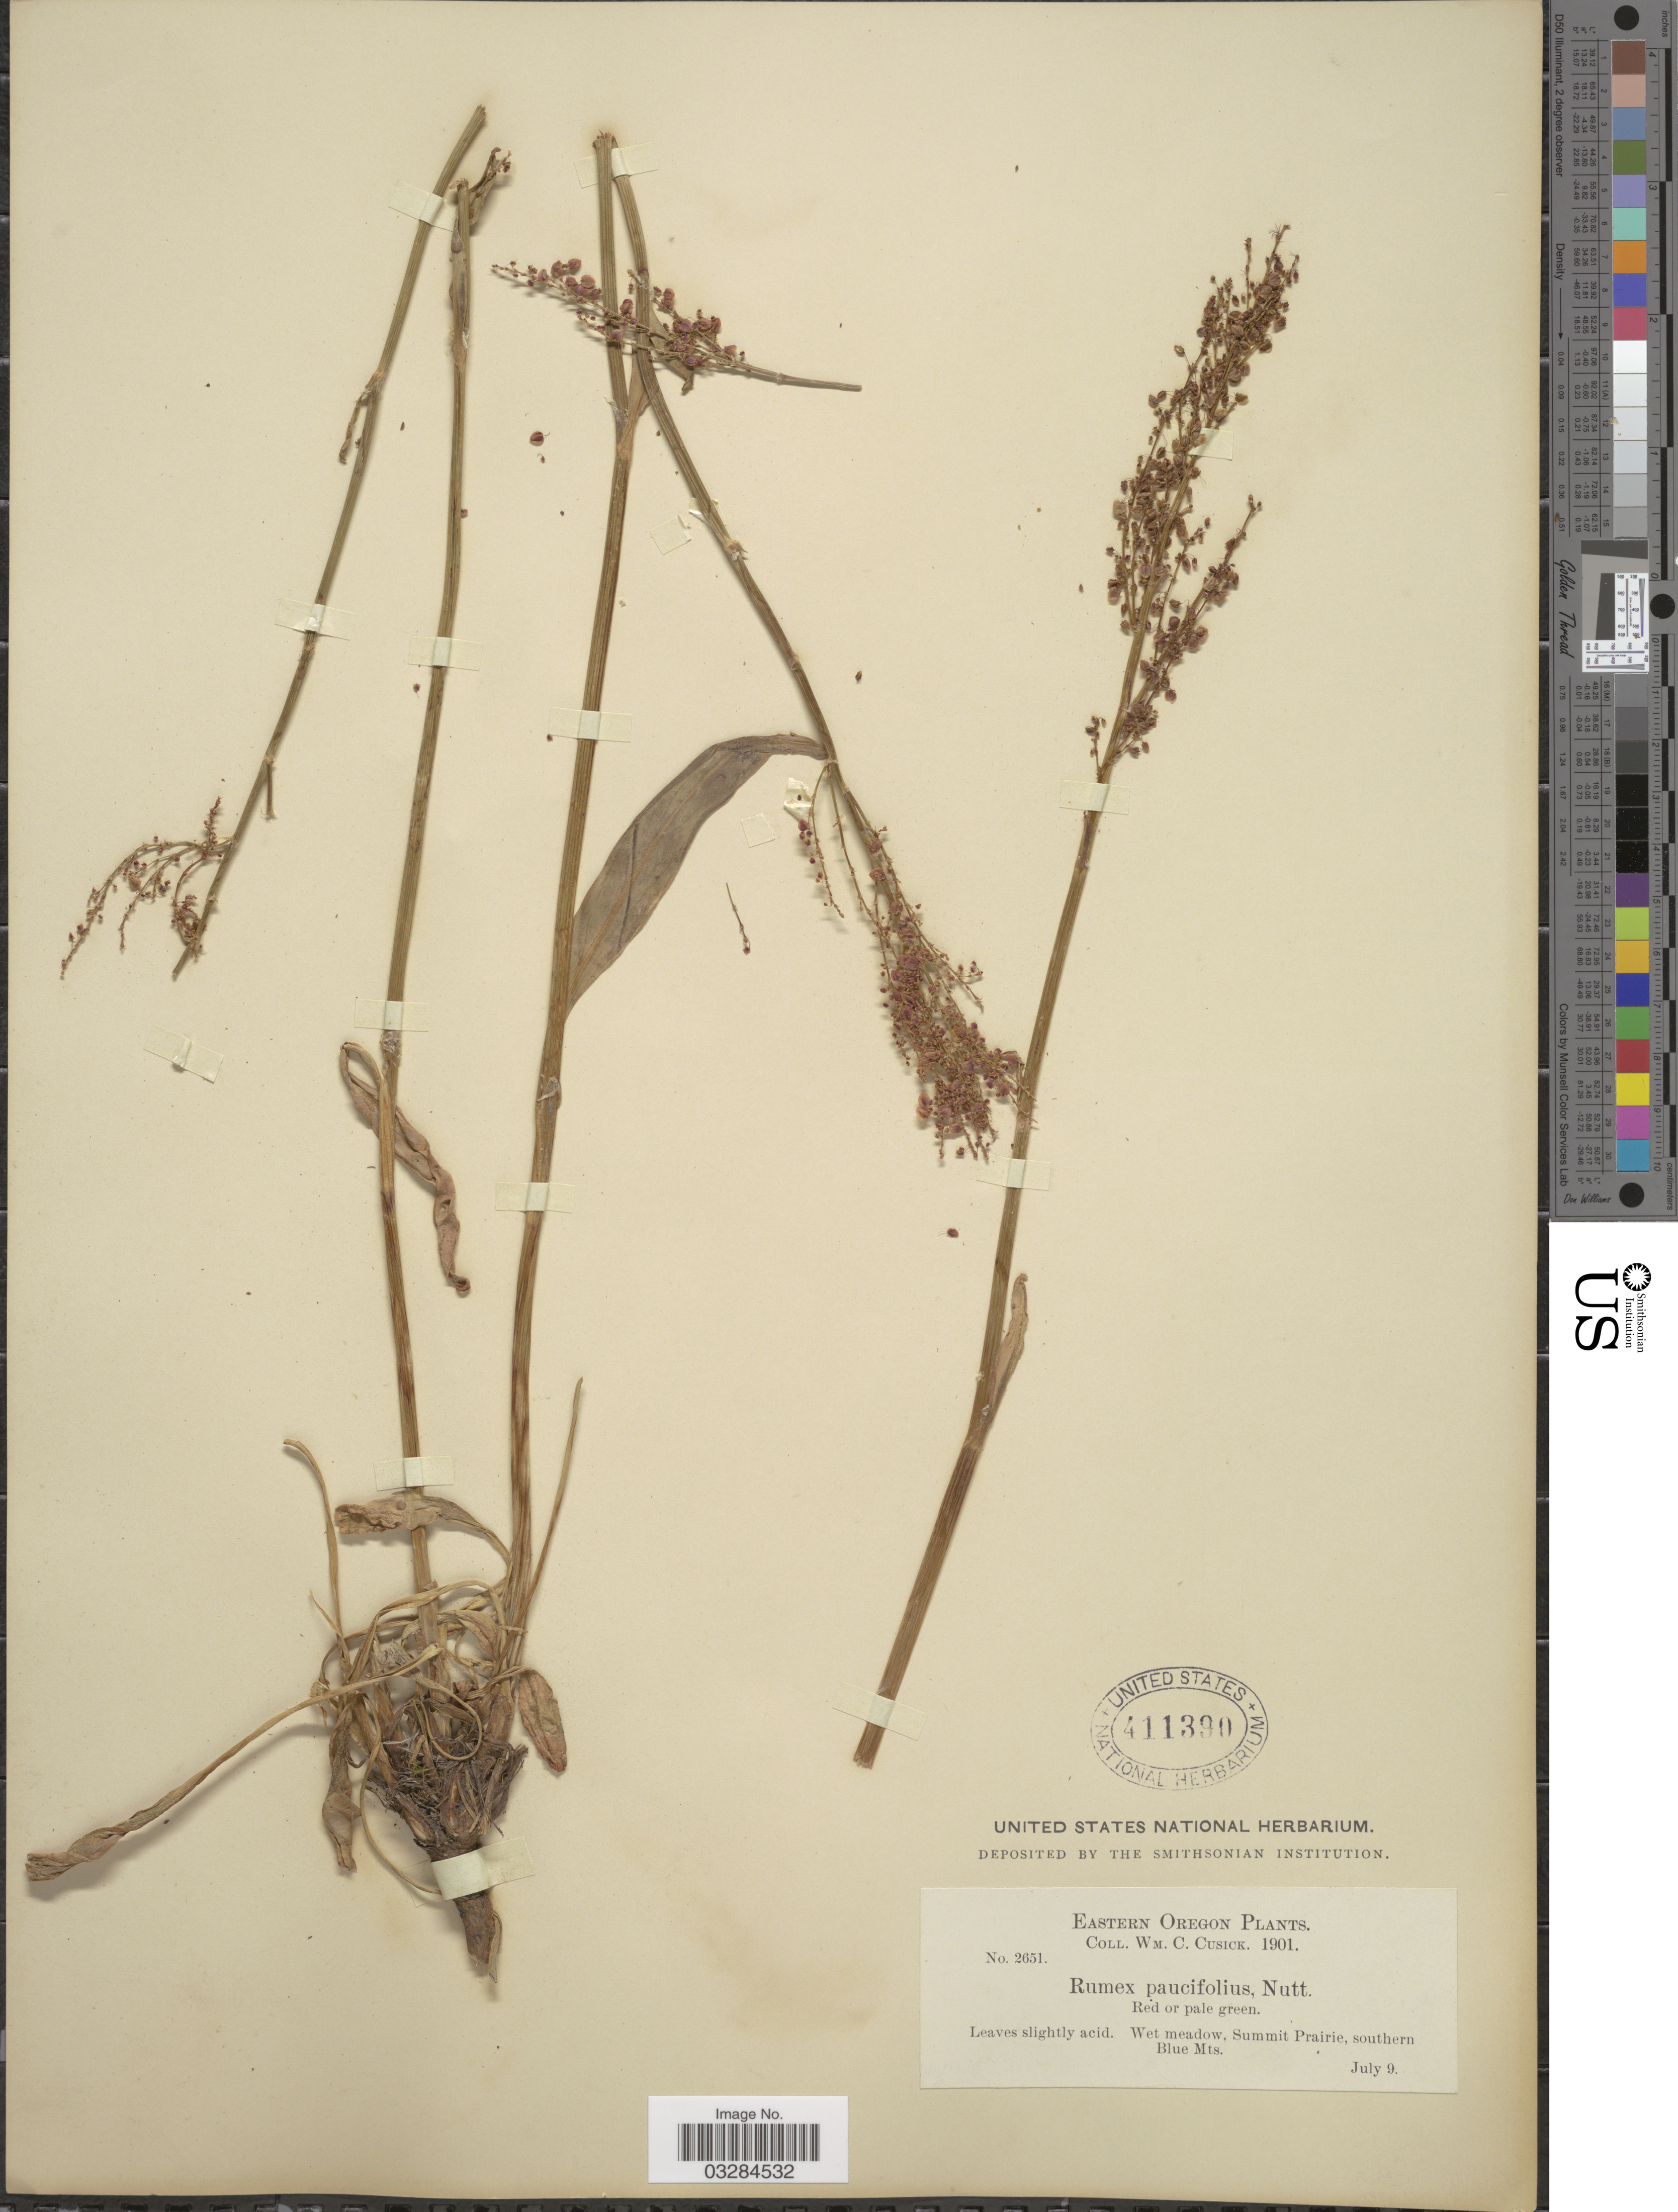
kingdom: Plantae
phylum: Tracheophyta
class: Magnoliopsida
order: Caryophyllales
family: Polygonaceae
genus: Rumex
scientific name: Rumex paucifolius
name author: Nutt.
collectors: W. C. Cusick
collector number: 2651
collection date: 1901-07-09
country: United States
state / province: Oregon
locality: Eastern Oregon, Wet meadow, Summit Prairie, southern Blue Mts.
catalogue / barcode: US 411390